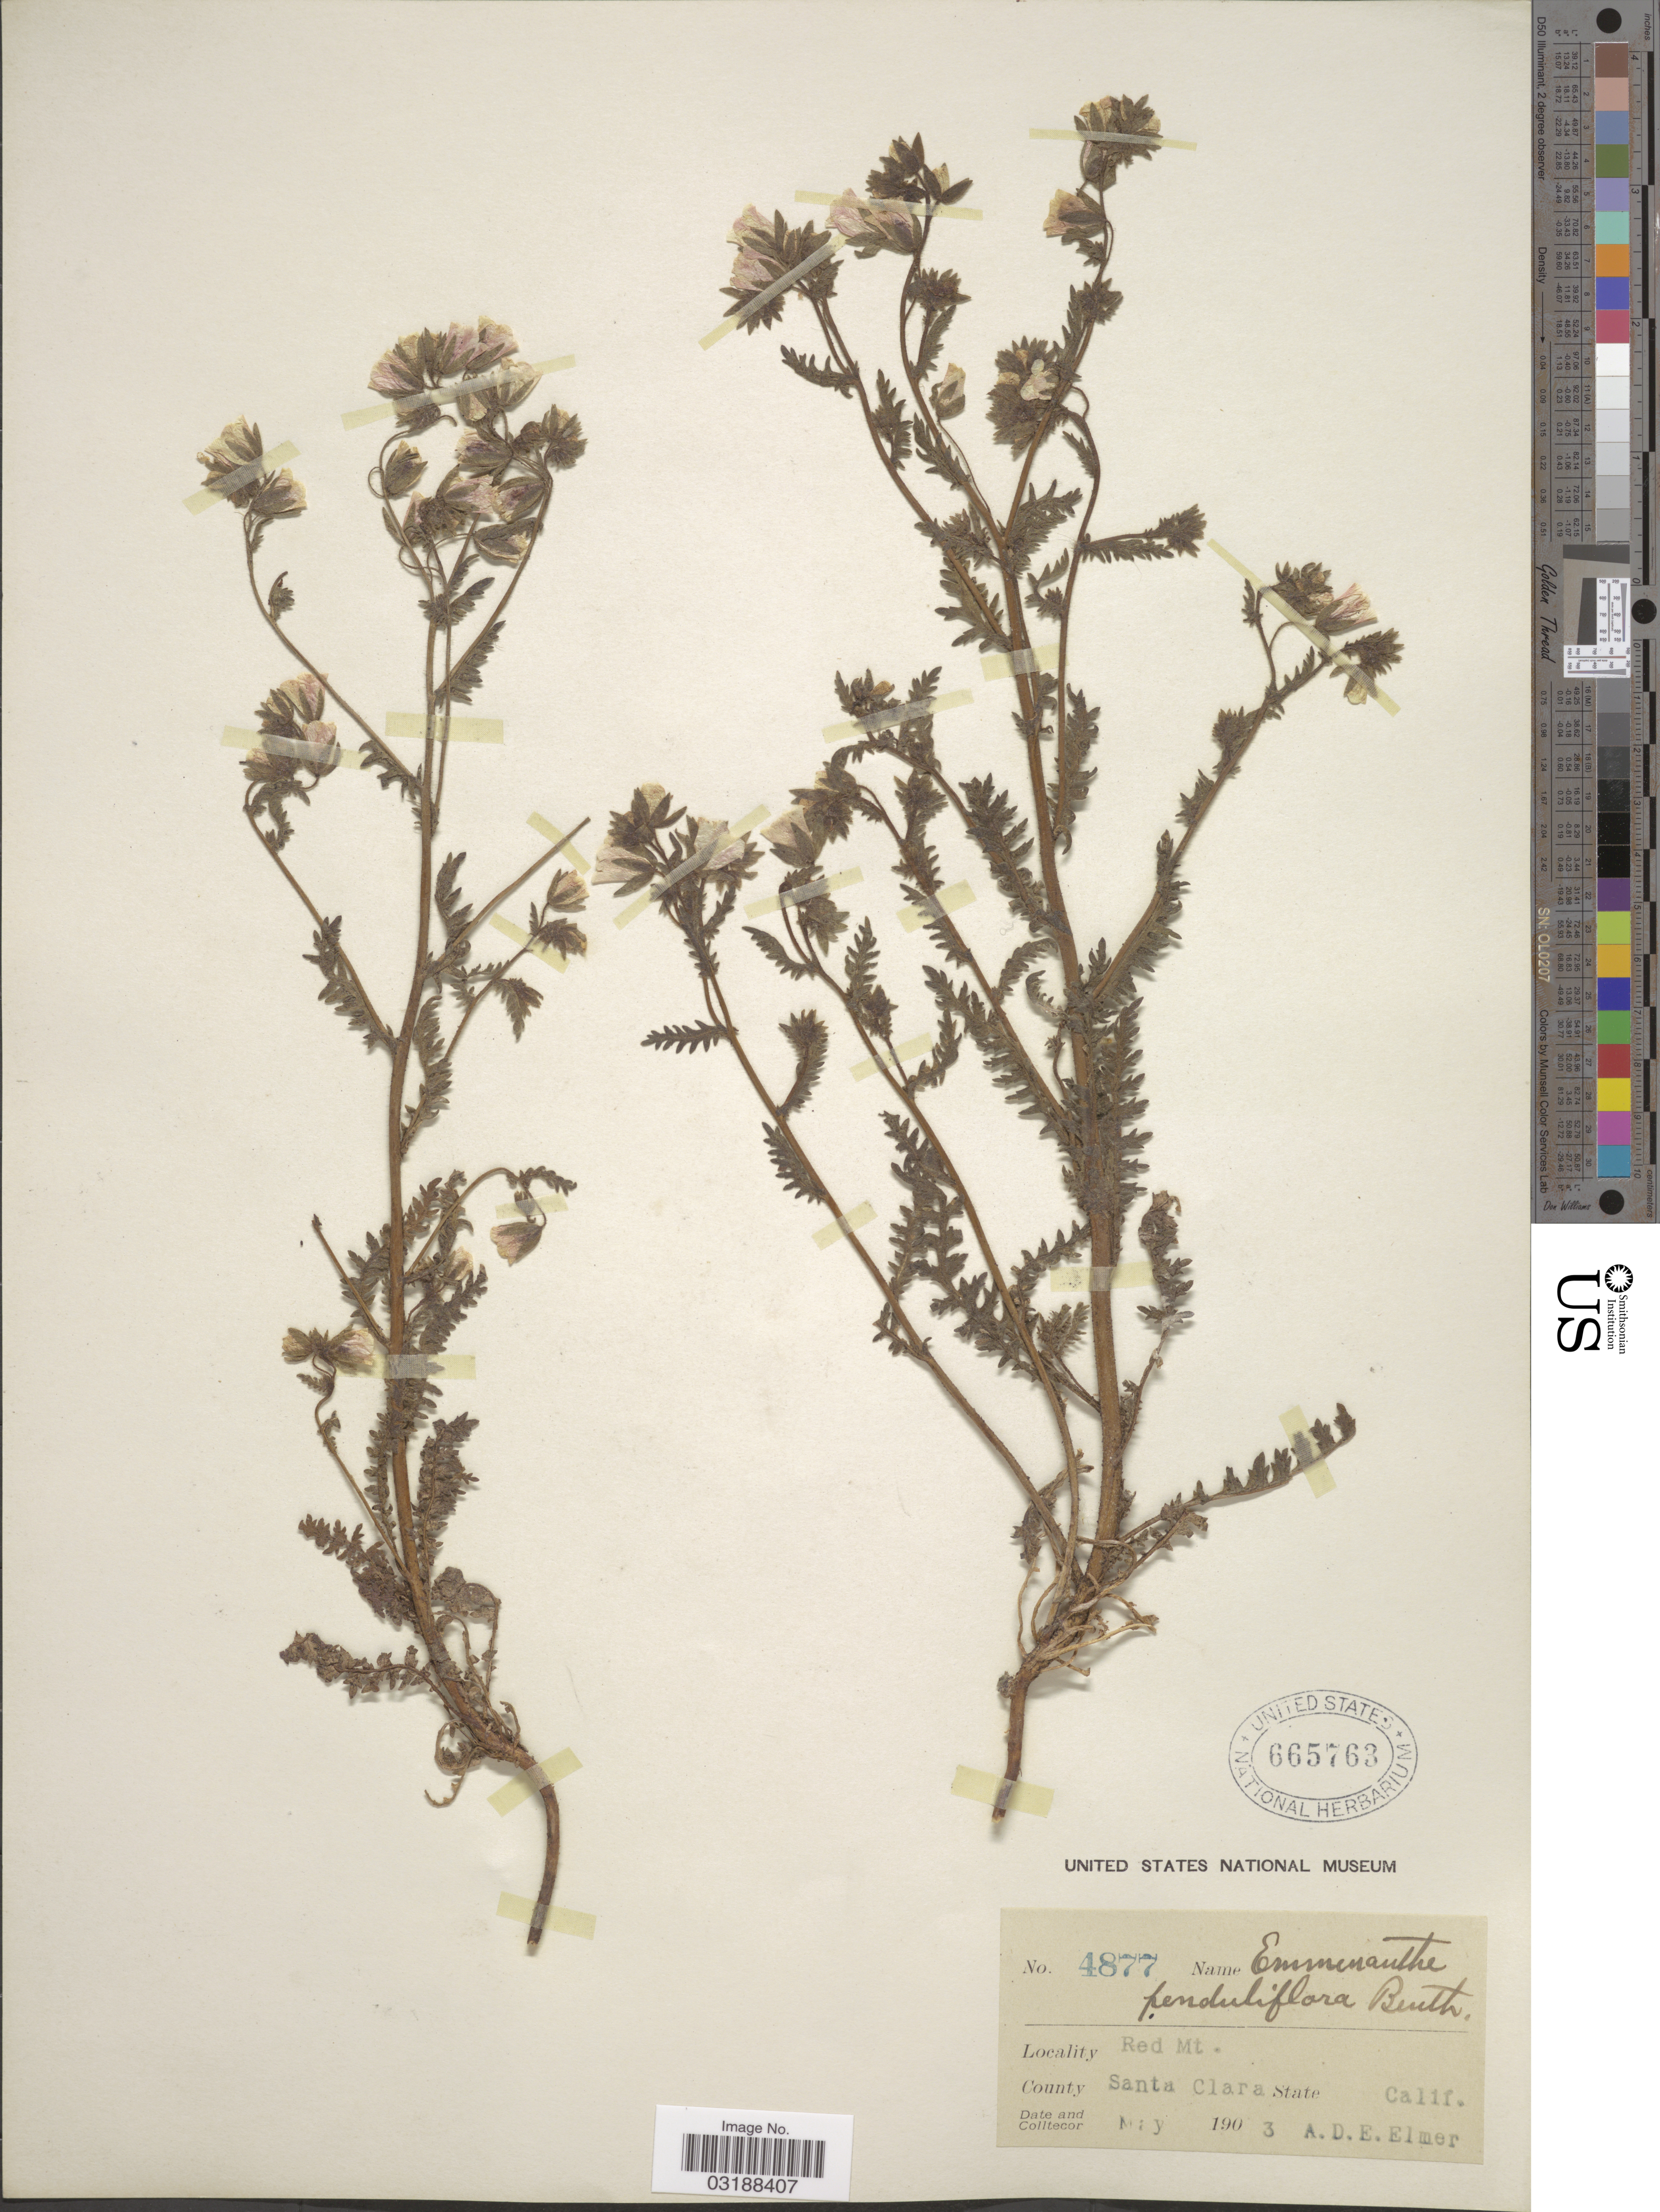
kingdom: Plantae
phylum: Tracheophyta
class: Magnoliopsida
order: Boraginales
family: Hydrophyllaceae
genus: Emmenanthe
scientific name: Emmenanthe penduliflora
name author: Benth.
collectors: A. D. E. Elmer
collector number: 4877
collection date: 1903-05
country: United States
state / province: California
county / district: Santa Clara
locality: Red Mt. County Santa Clara. State Calif.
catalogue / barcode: US 665763